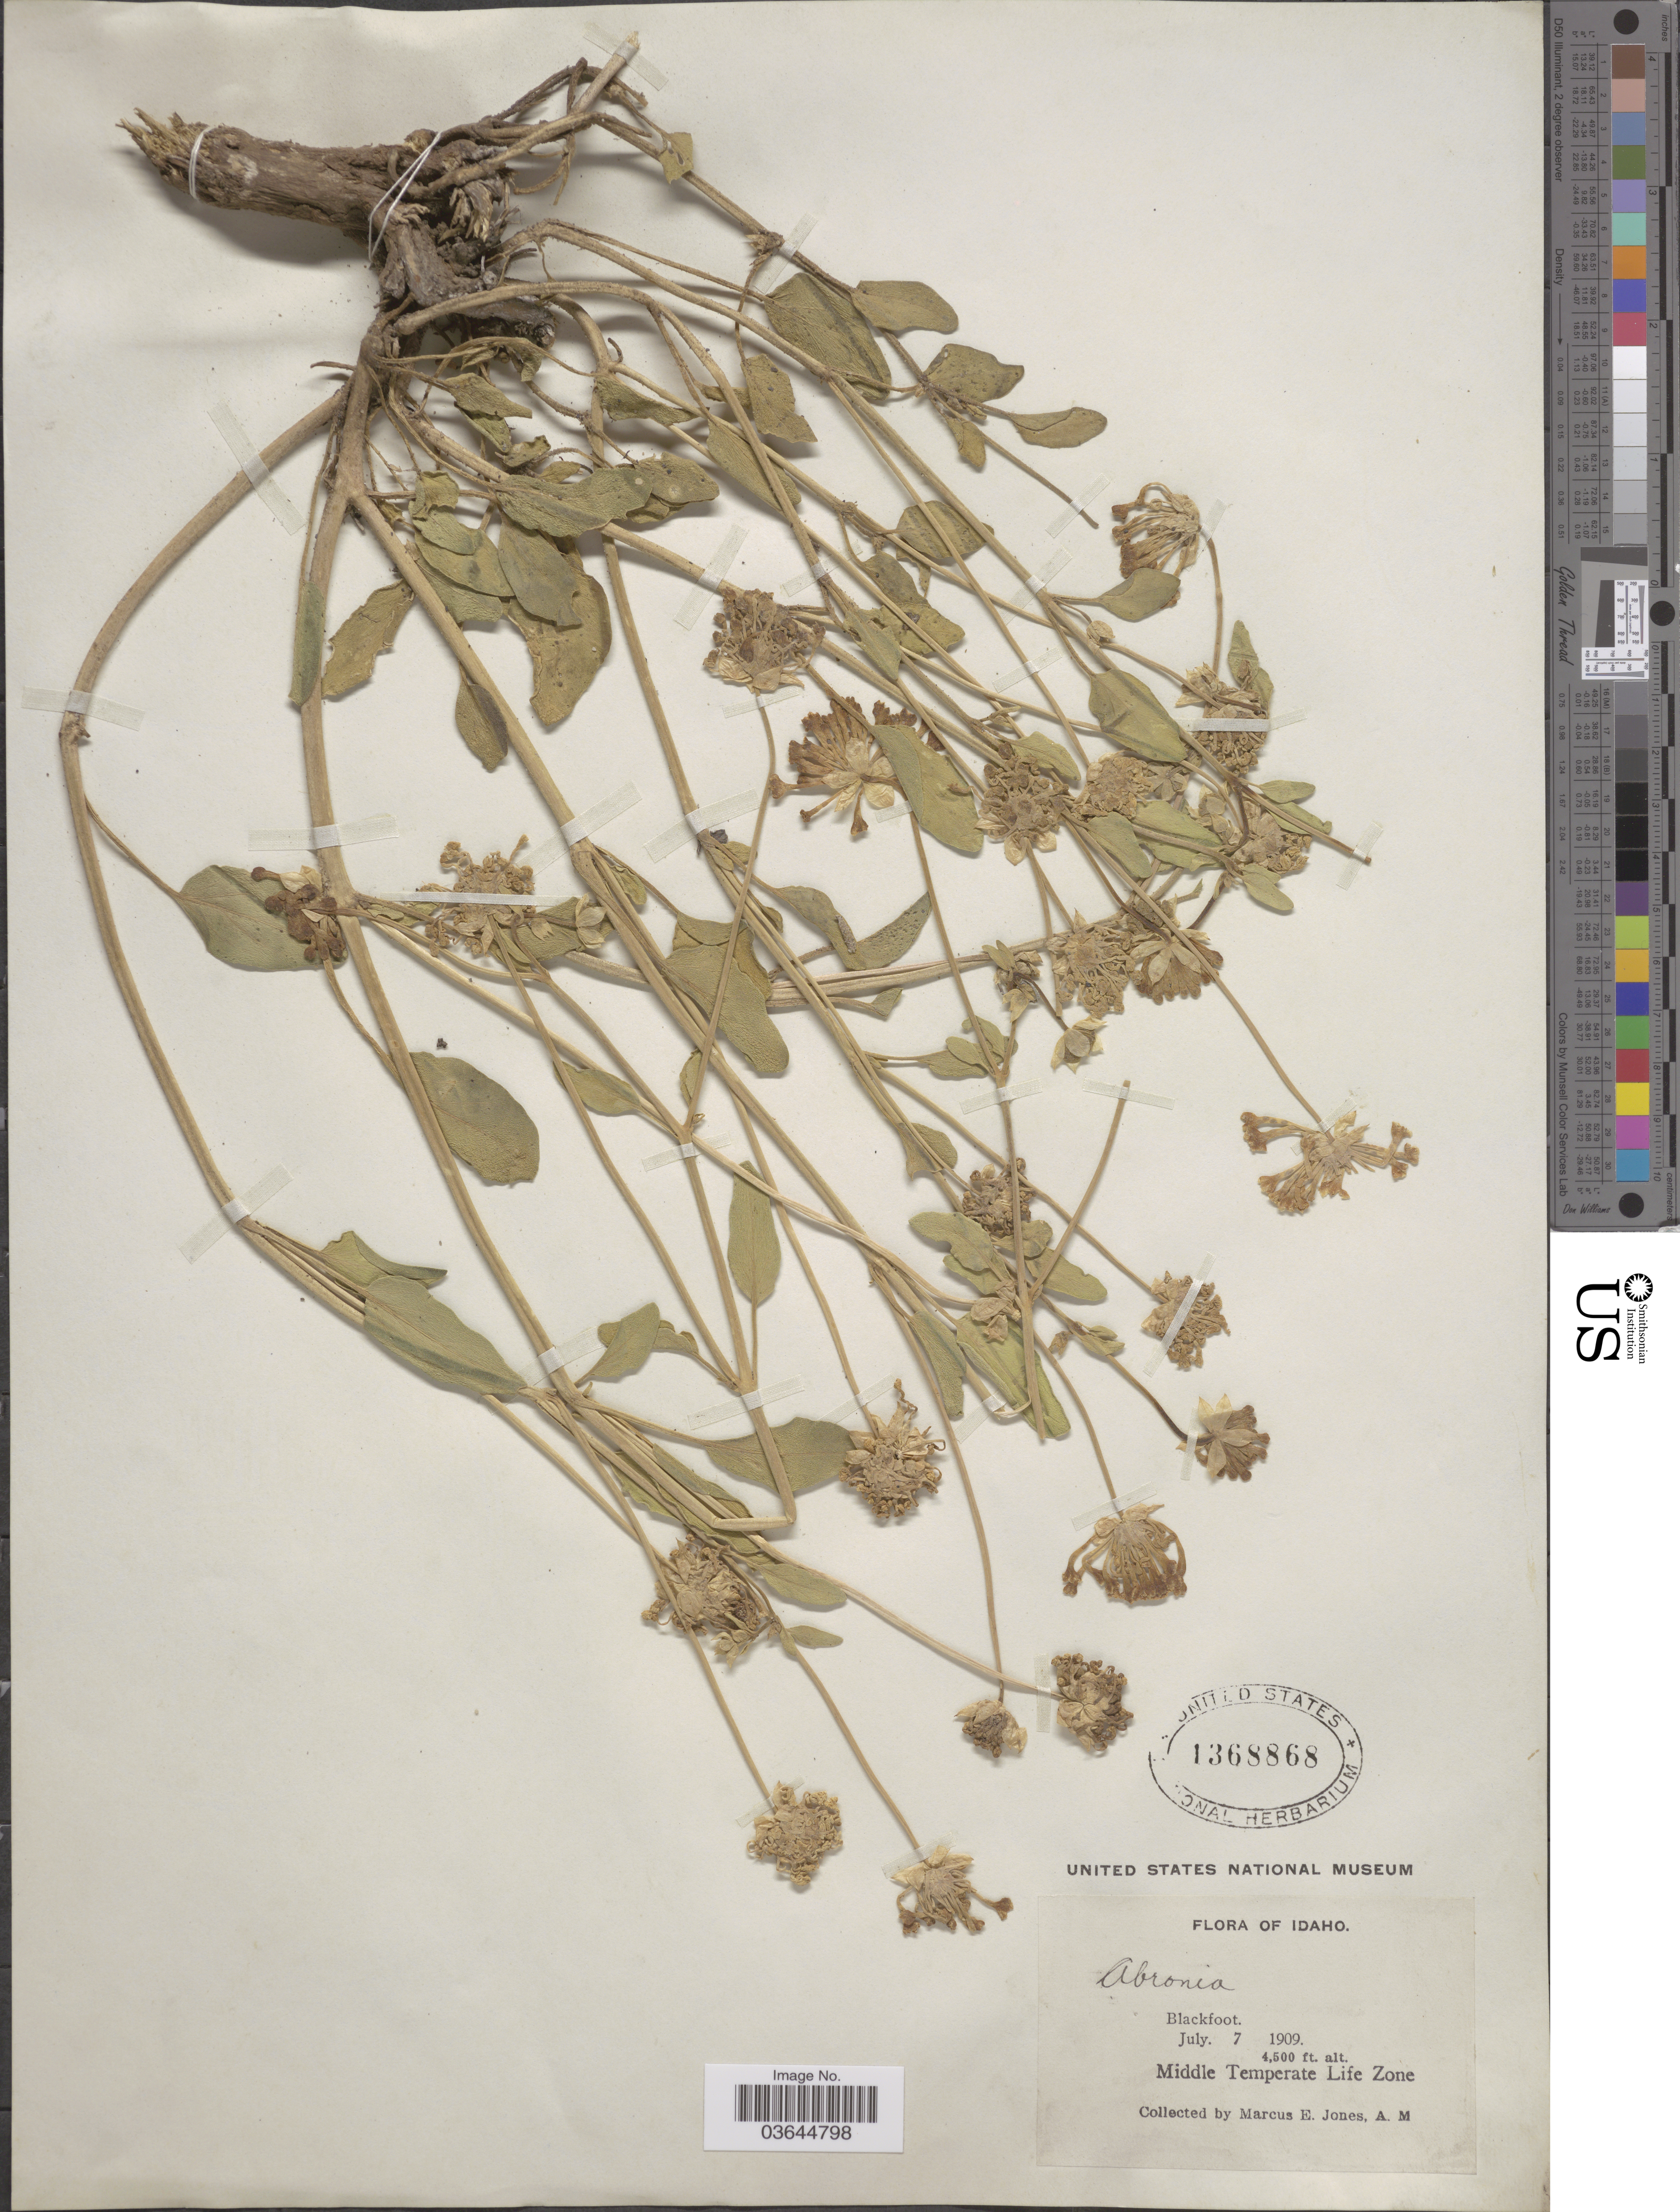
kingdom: Plantae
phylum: Tracheophyta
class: Magnoliopsida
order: Caryophyllales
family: Nyctaginaceae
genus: Abronia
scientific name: Abronia mellifera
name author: Douglas ex Hook.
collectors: M. E. Jones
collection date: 1909-07-07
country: United States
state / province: Idaho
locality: Blackfoot. Middle Temperate Life Zone.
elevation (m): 1372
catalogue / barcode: US 1368868